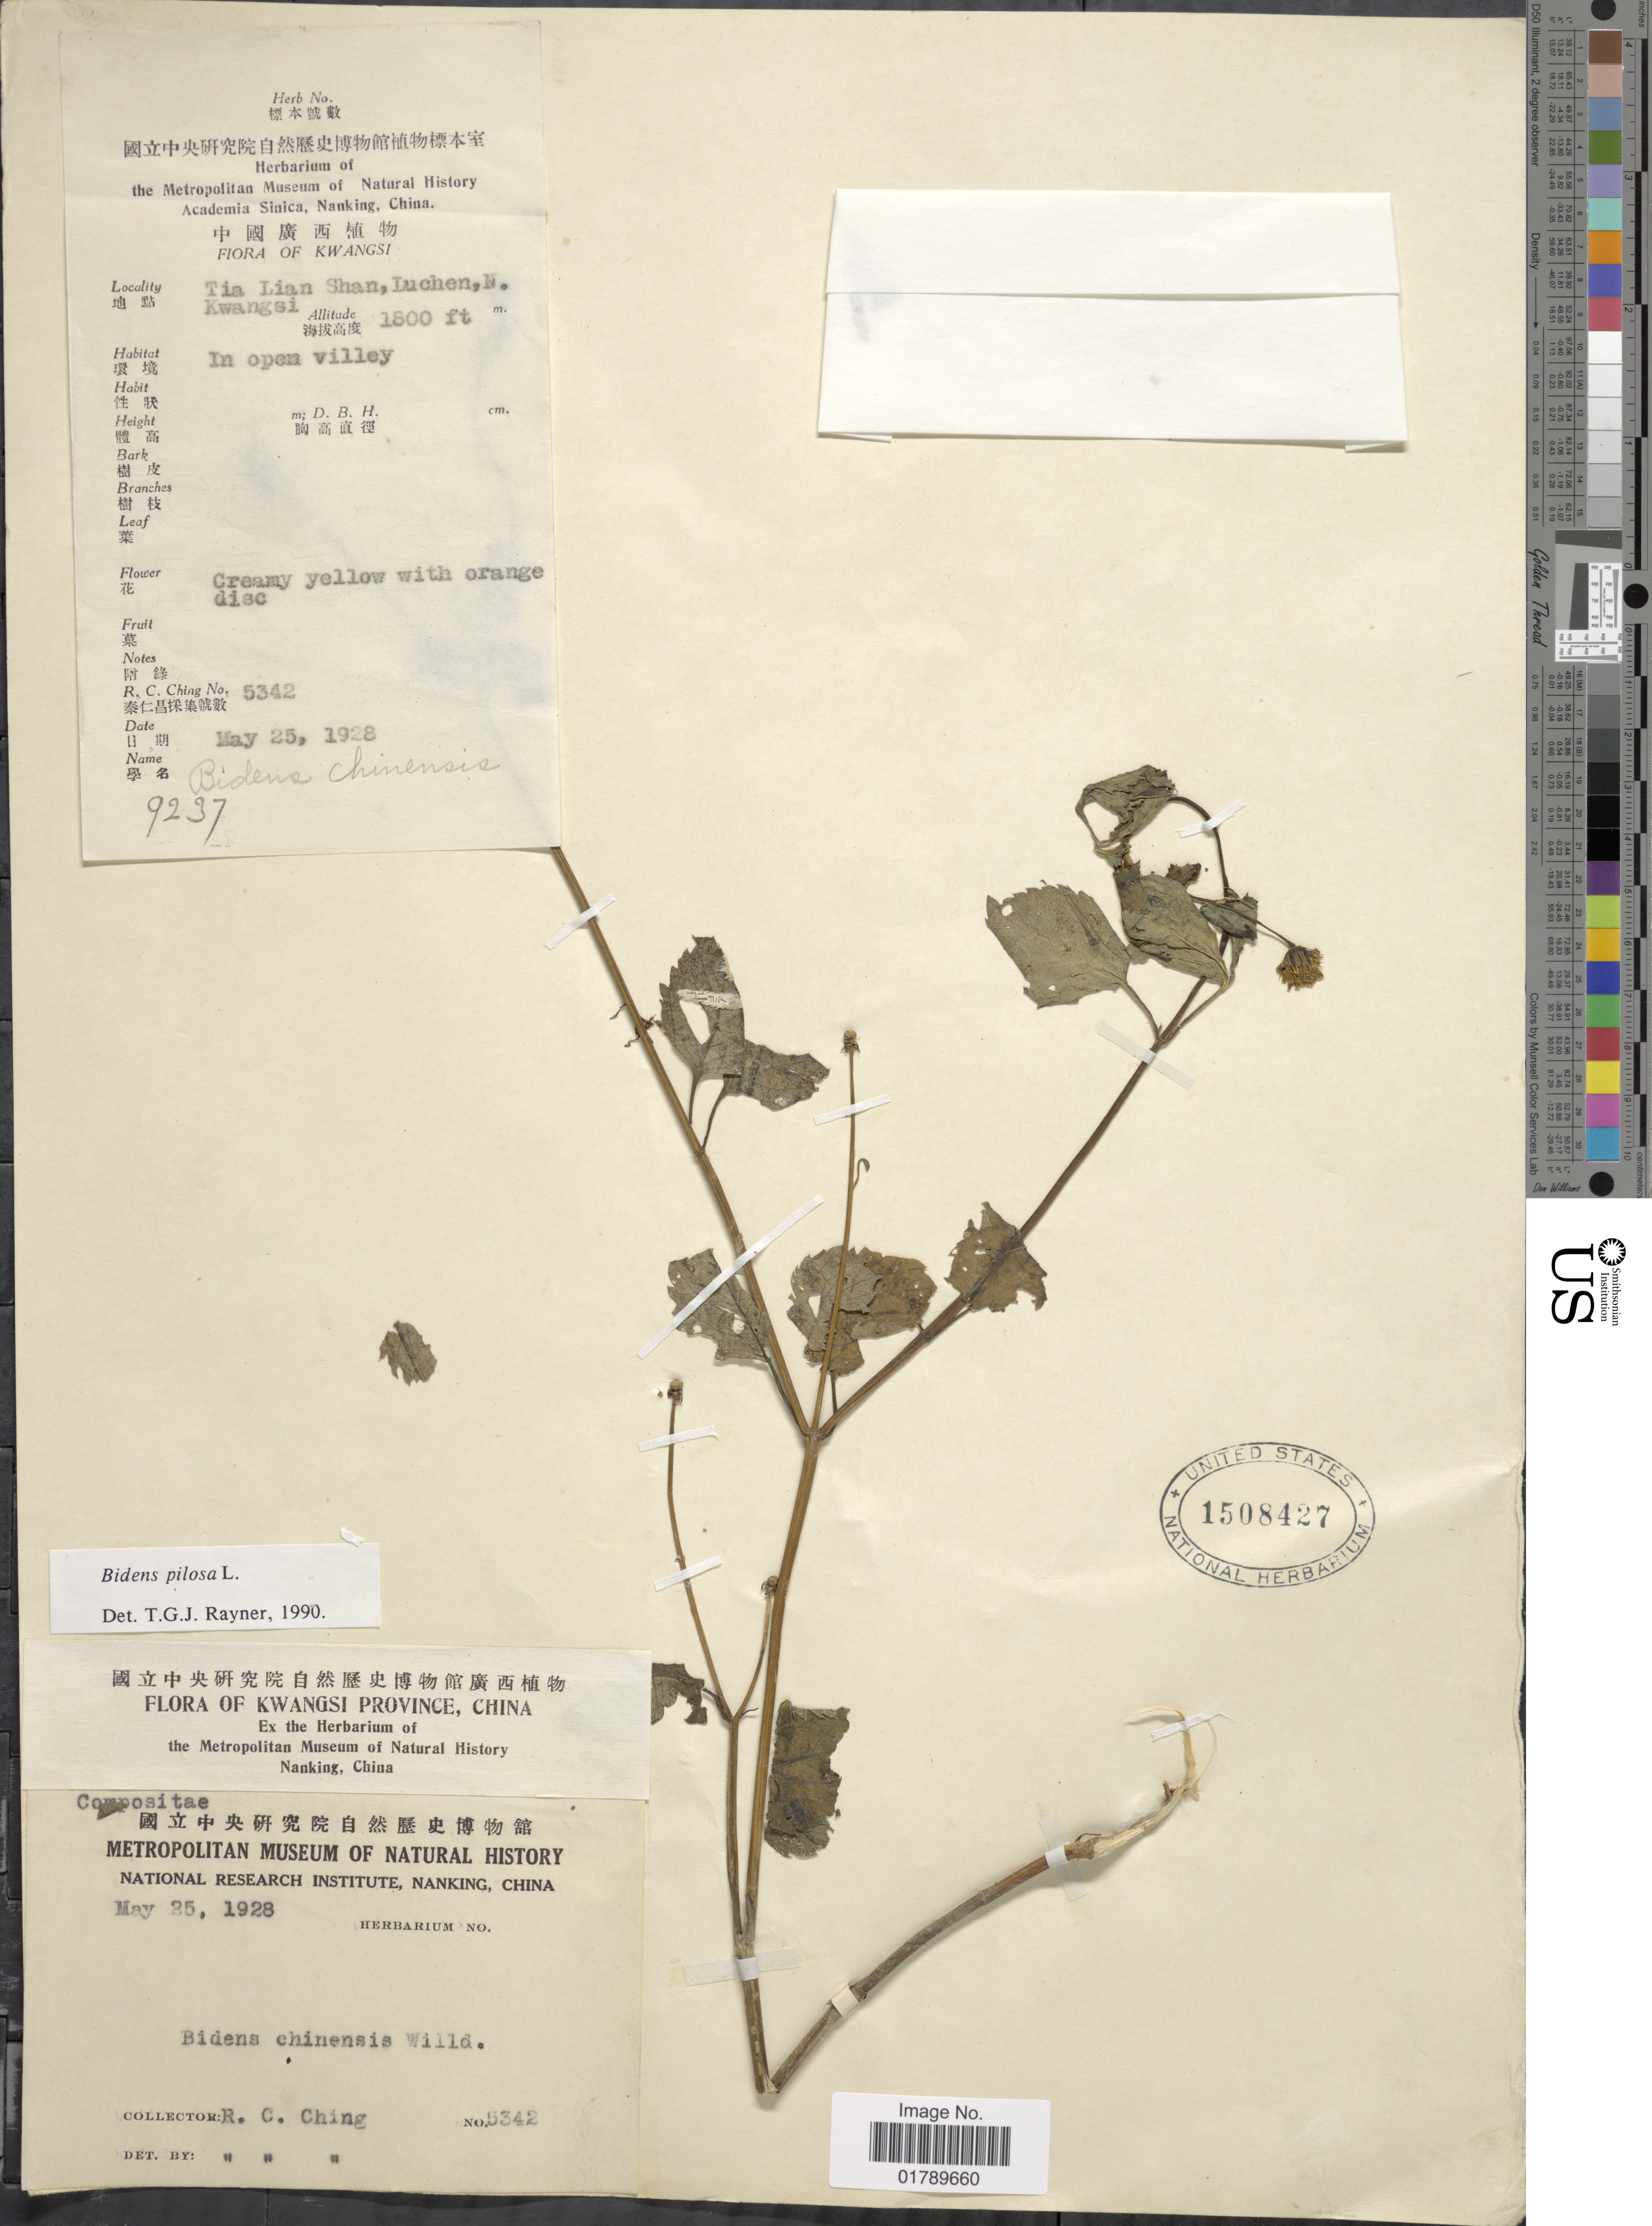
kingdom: Plantae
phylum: Tracheophyta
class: Magnoliopsida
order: Asterales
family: Asteraceae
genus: Bidens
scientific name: Bidens pilosa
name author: L.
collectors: R. C. Ching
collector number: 5342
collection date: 1928-05-25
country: China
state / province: Guangxi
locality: Kwangsi. Tia Lian Shan, Luchen, N. Kwangsi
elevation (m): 549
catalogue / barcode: US 1508427